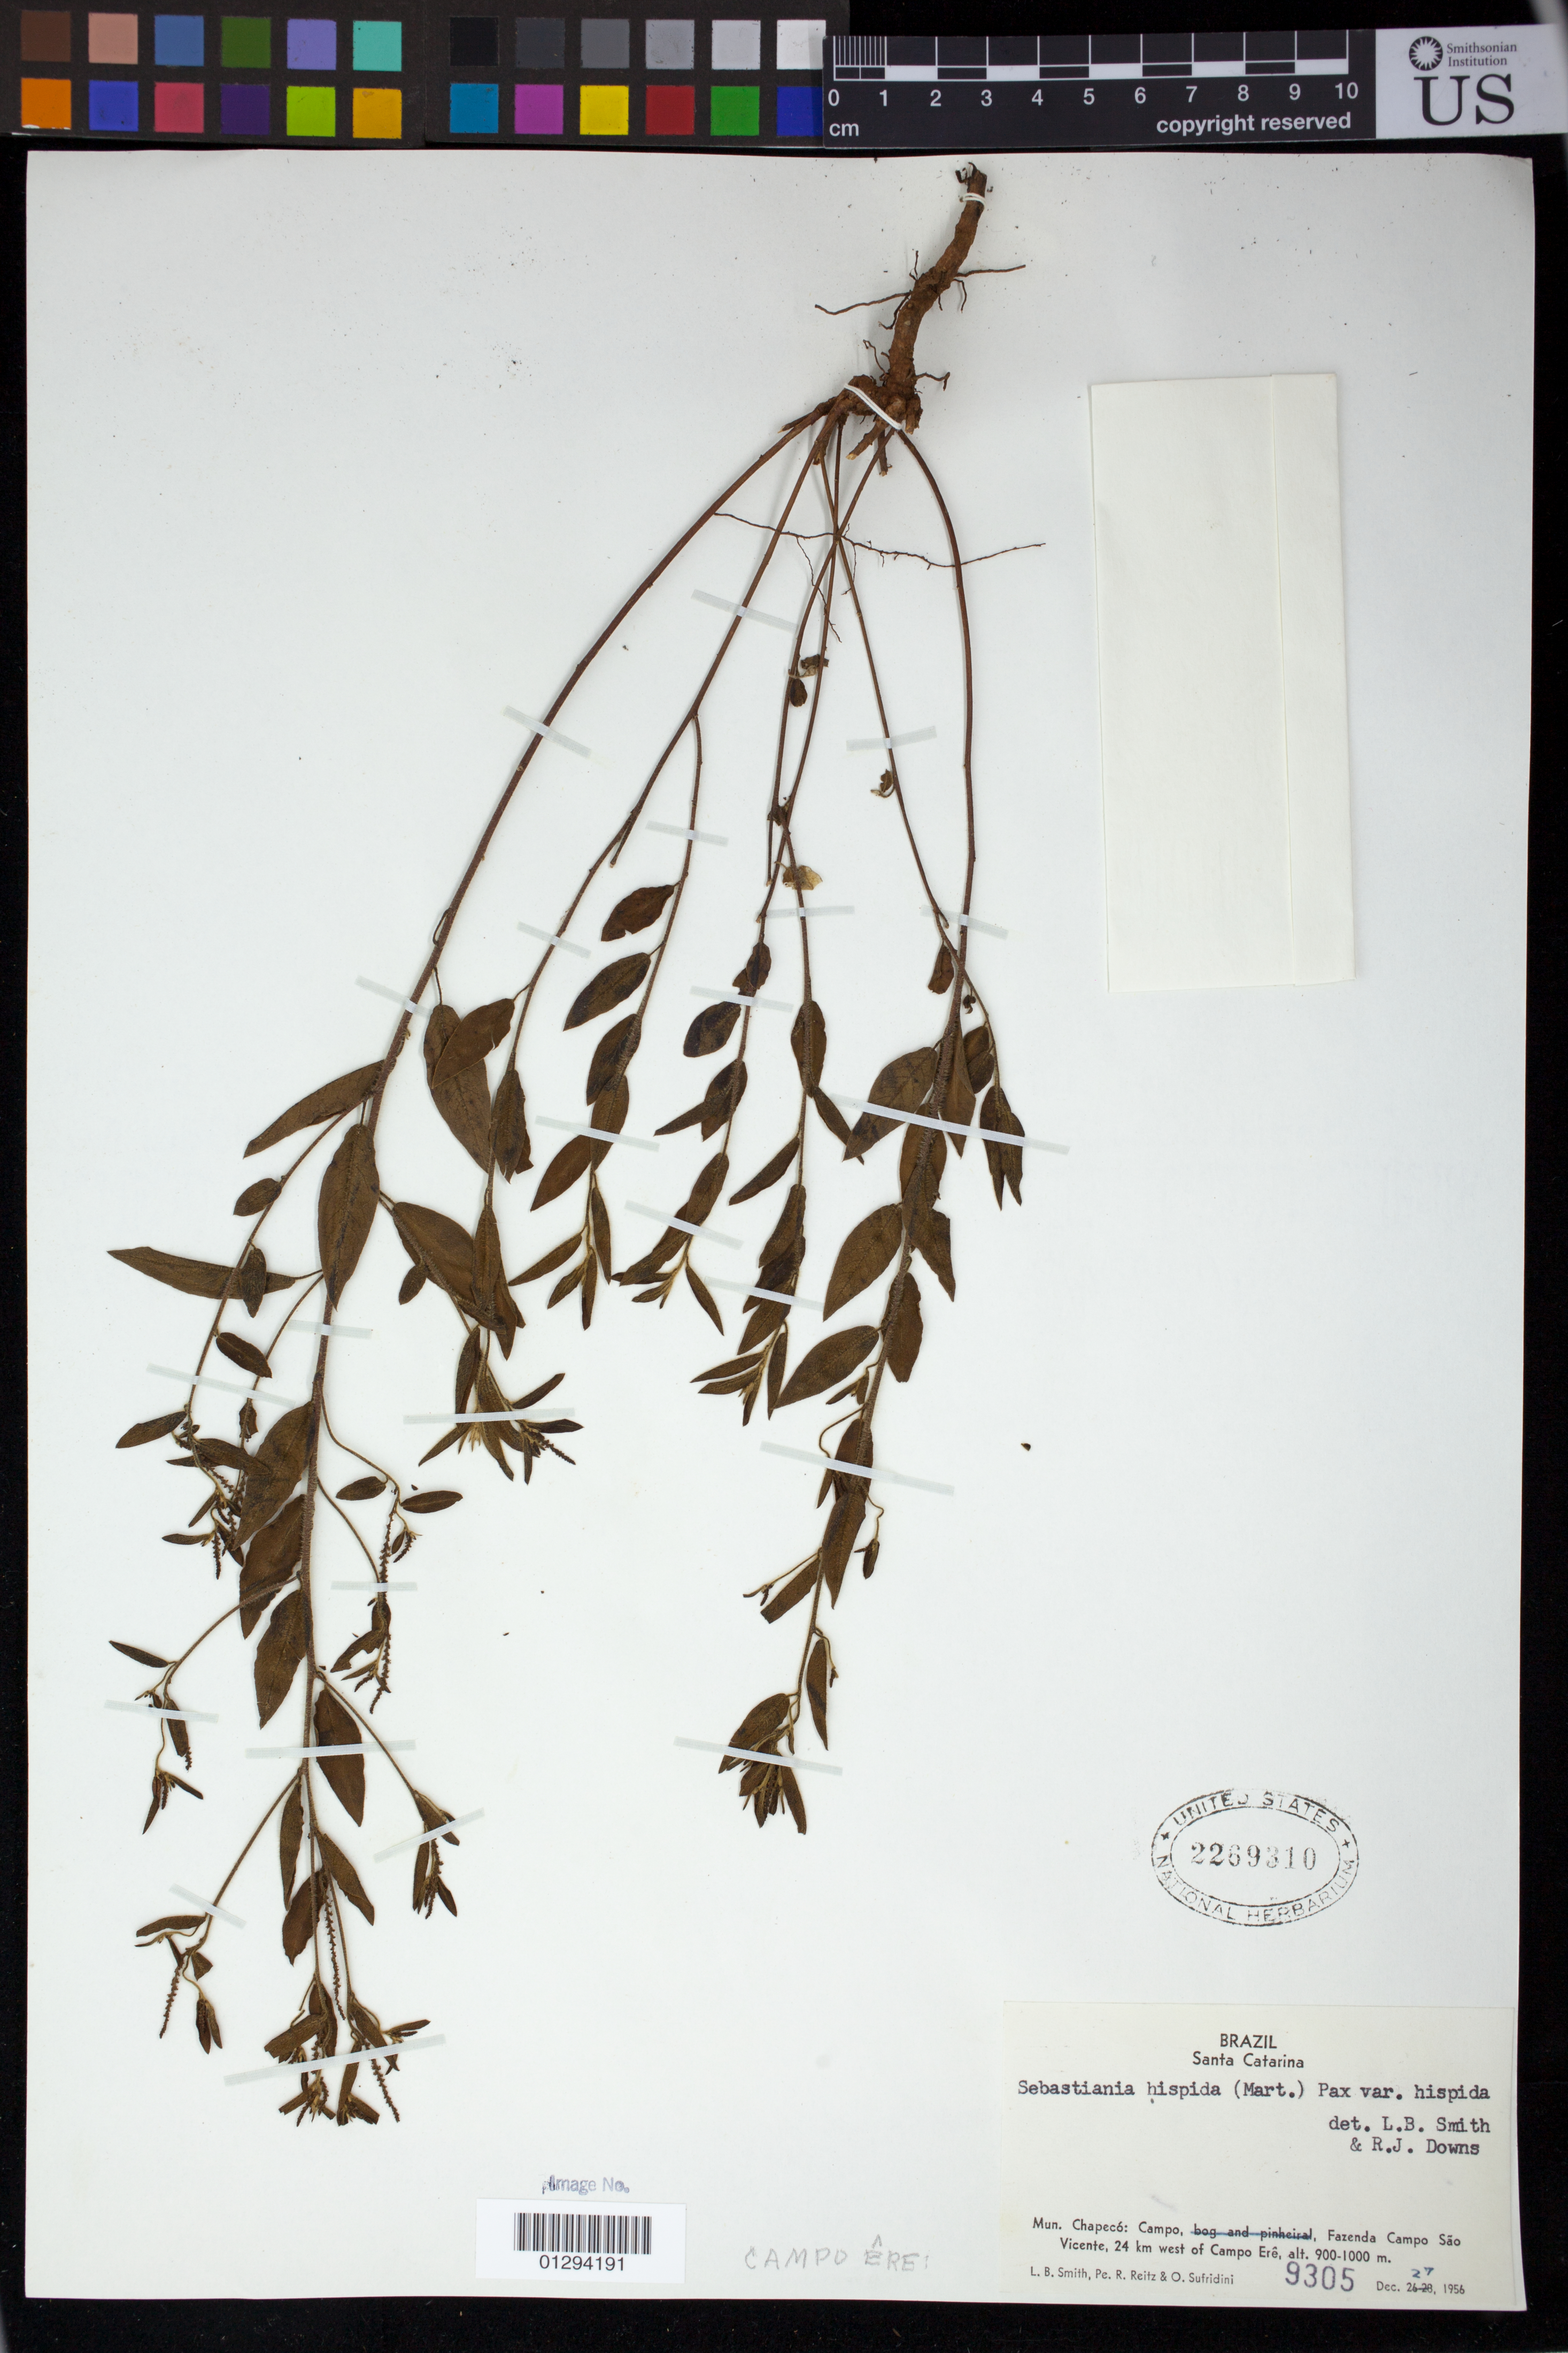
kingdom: Plantae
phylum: Tracheophyta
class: Magnoliopsida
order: Malpighiales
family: Euphorbiaceae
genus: Sebastiania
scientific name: Sebastiania hispida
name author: (Mart.) Pax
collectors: L. Smith, R. Reitz & O. Sufridini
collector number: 9305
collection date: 1956-12-27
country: Brazil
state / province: Santa Catarina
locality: Mun. Chapeco: Campo, Fazenda Campo Sao Vincente, 24 km west of Campo Ere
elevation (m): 900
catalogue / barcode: US 2269310